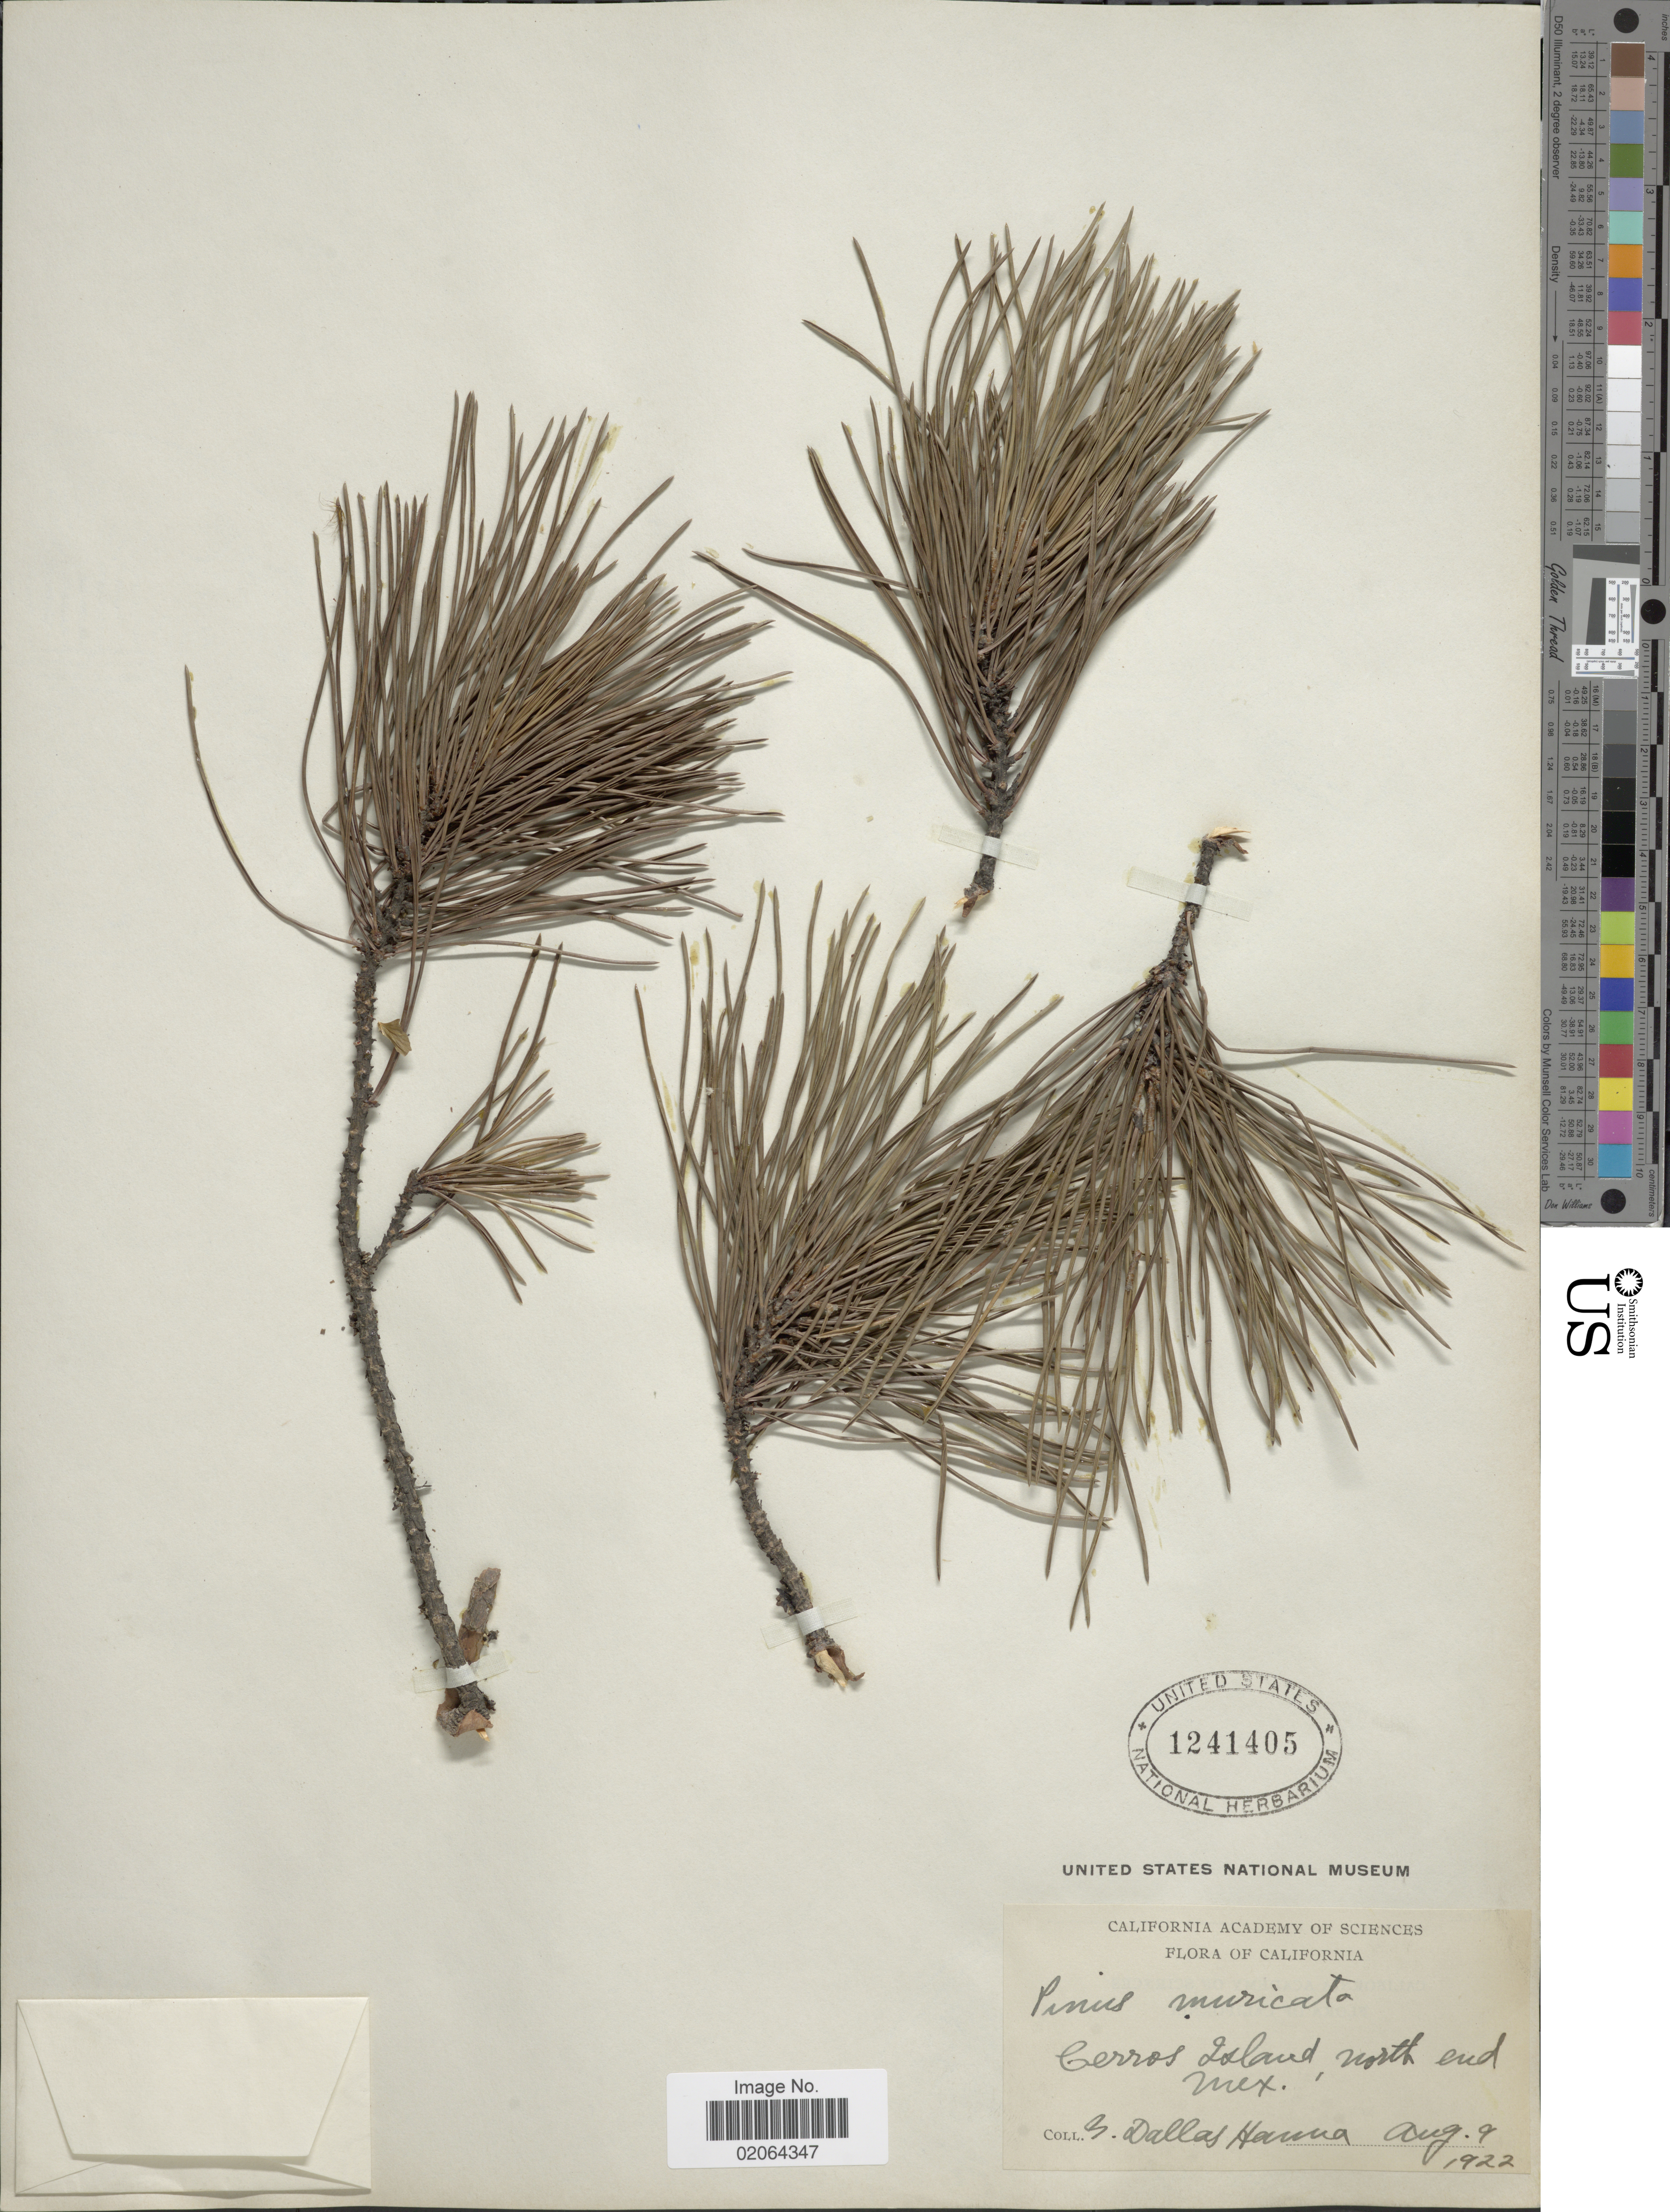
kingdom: Plantae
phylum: Tracheophyta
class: Pinopsida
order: Pinales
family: Pinaceae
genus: Pinus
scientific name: Pinus muricata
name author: D. Don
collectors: Dallas Hanna, G.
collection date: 1922-08-09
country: United States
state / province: California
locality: California. Cerros Island, north end mex.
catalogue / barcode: US 1241405